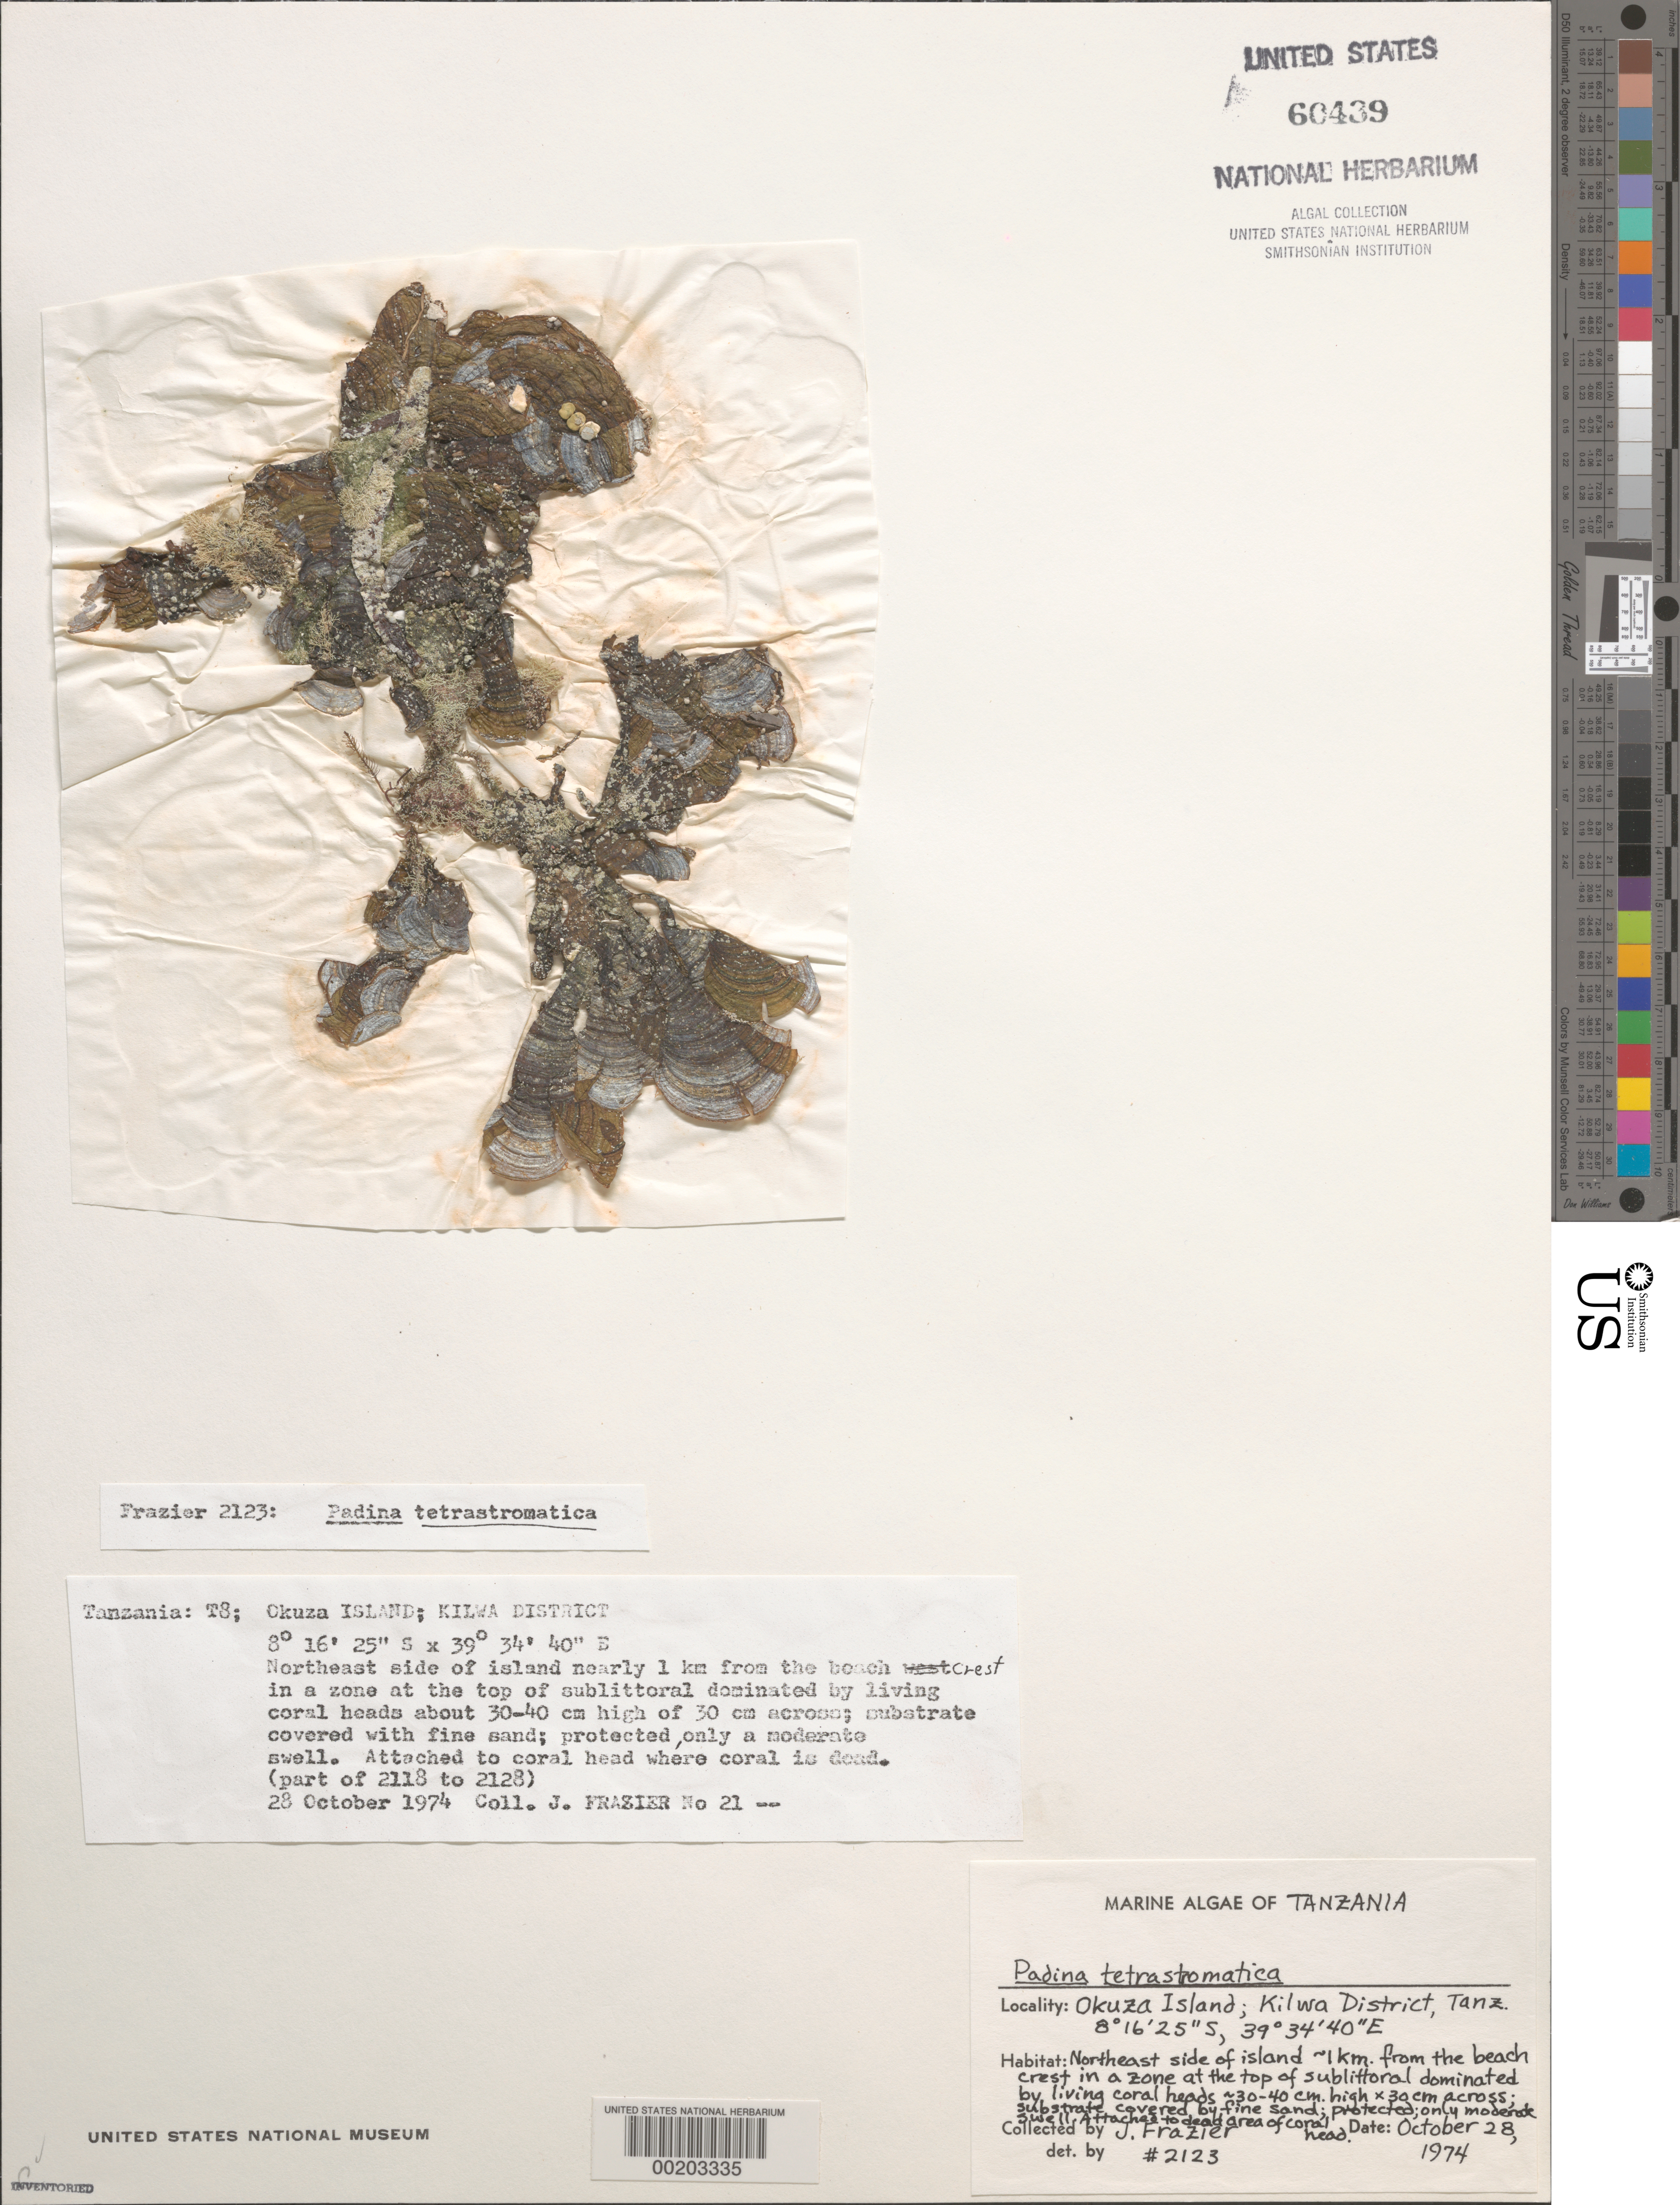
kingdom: Chromista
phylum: Ochrophyta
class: Phaeophyceae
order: Dictyotales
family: Dictyotaceae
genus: Padina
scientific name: Padina tetrastromatica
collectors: J. Frazier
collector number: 2123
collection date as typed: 28 Oct 1974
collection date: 1974-10-28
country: Tanzania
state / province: Mtwara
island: Okuza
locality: Okuza island, kilwa district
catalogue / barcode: US 60439